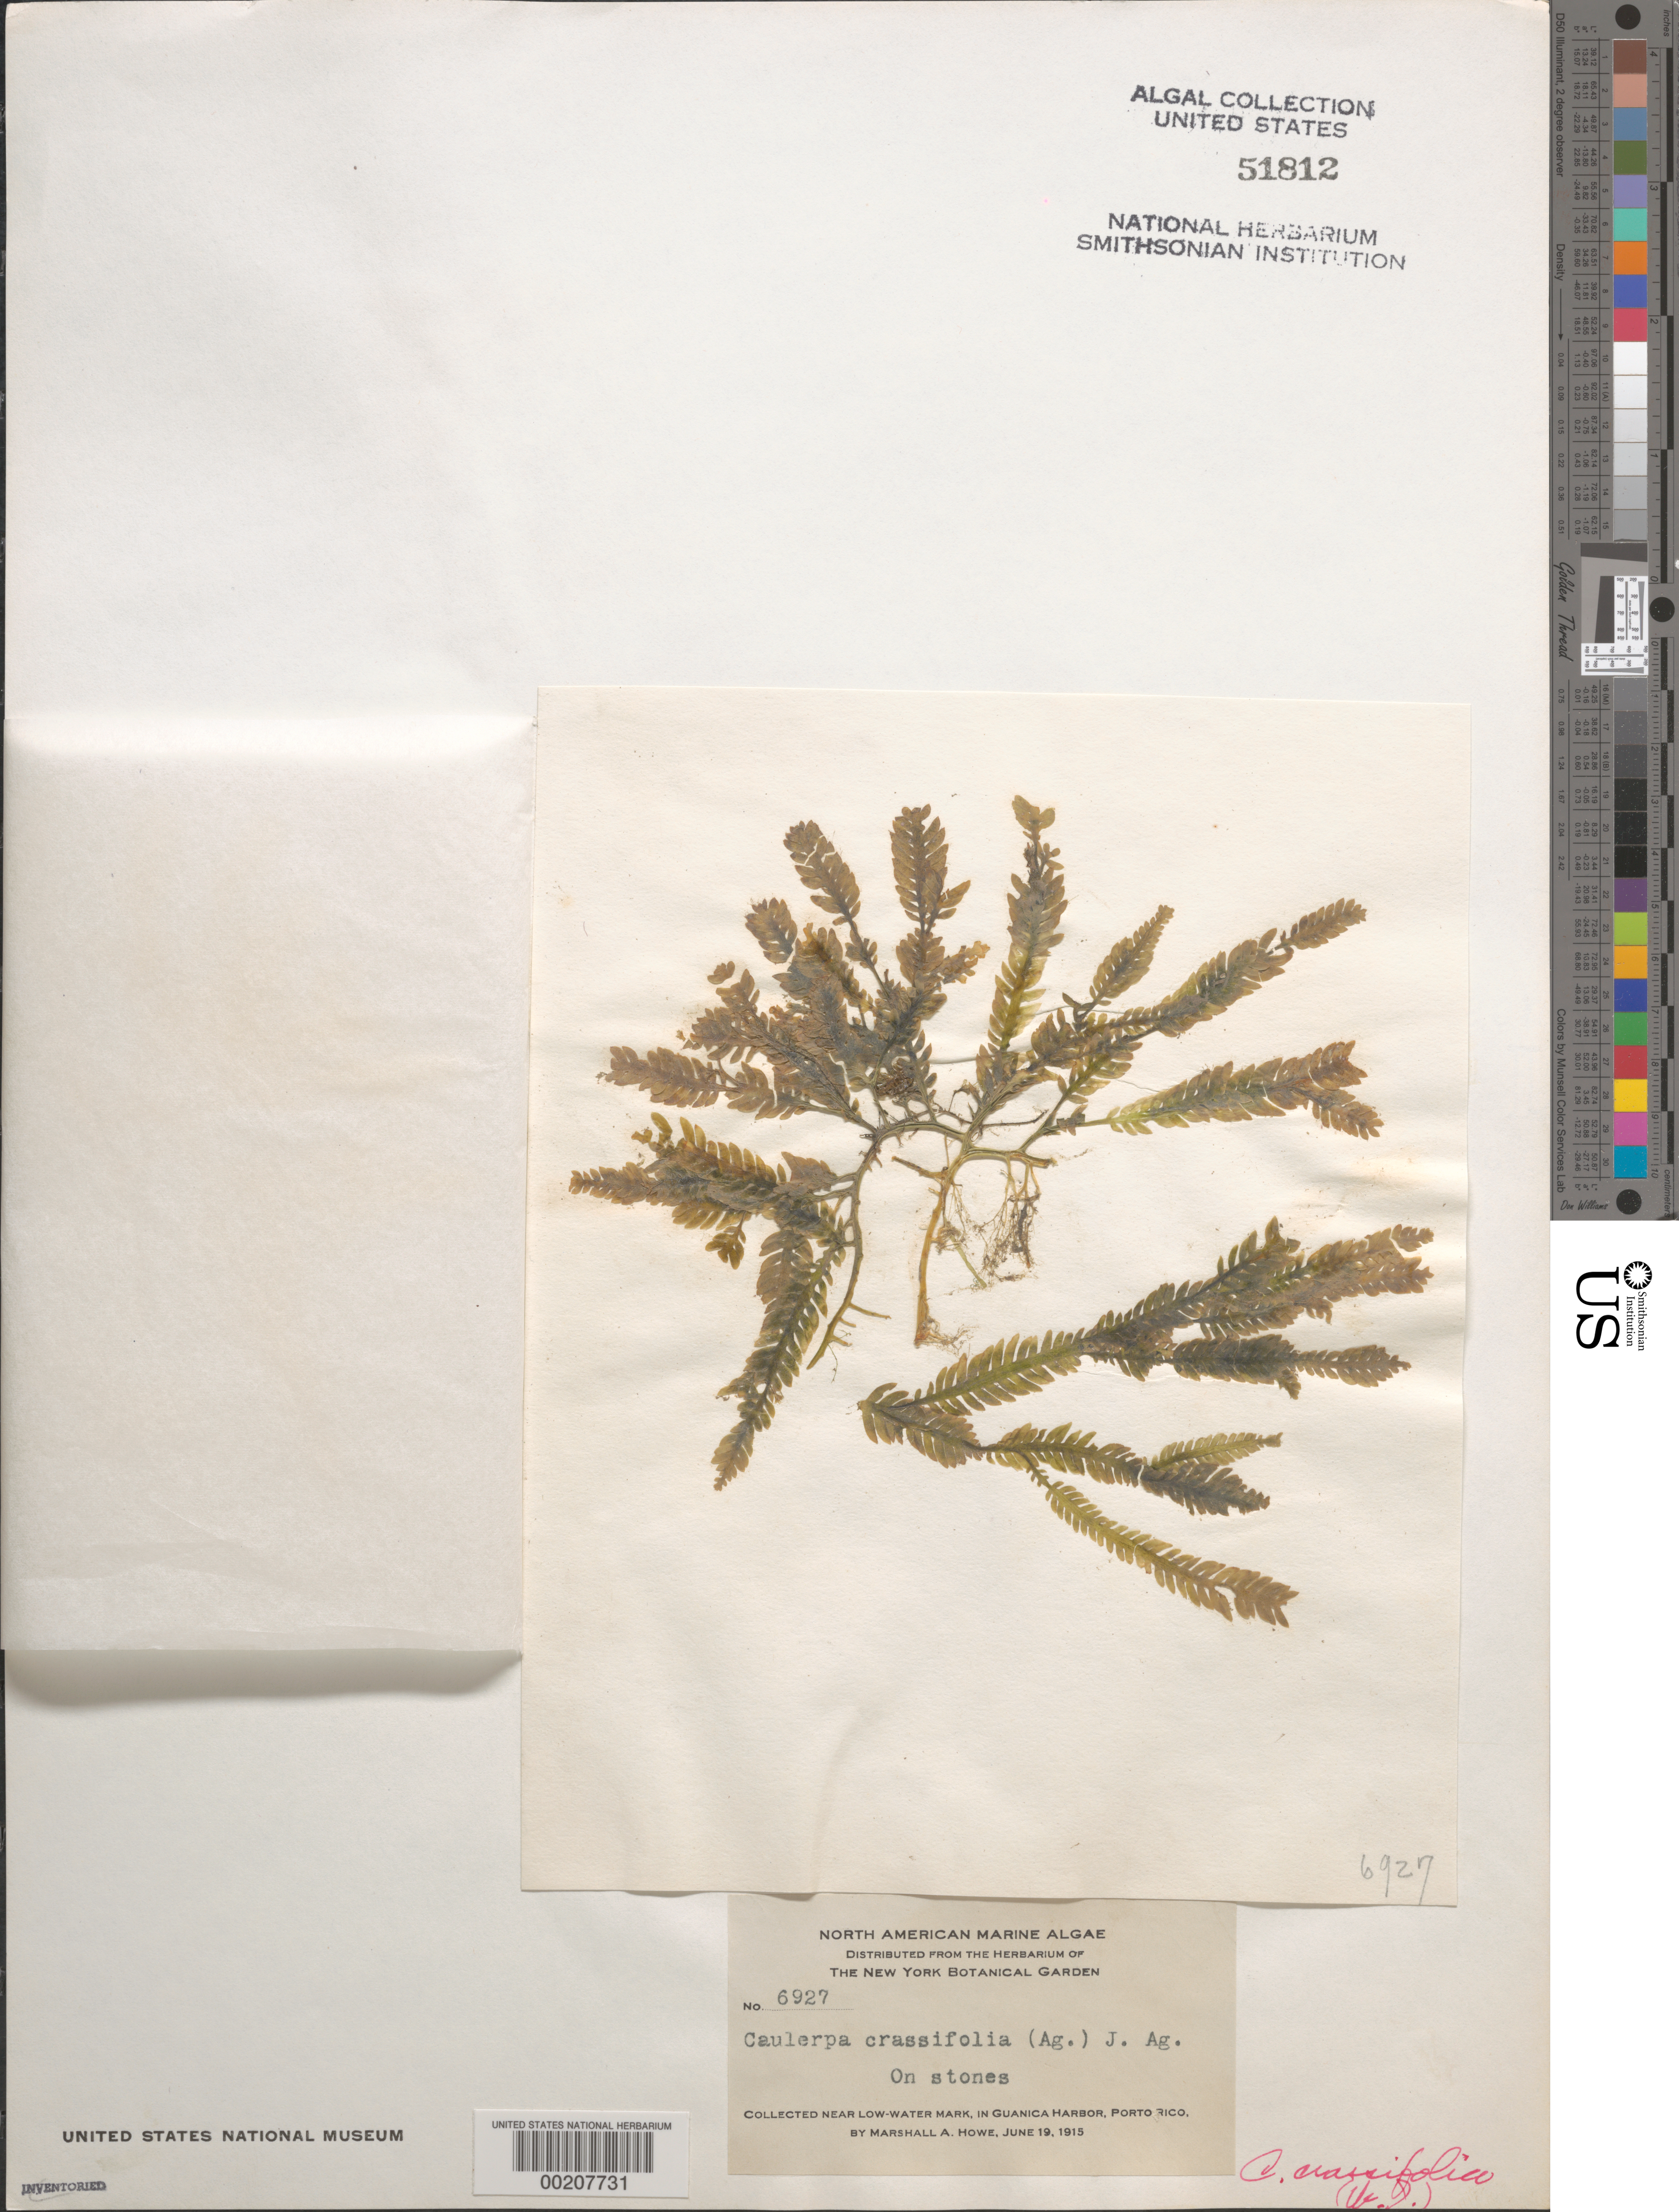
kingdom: Plantae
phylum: Chlorophyta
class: Ulvophyceae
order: Cladophorales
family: Cladophoraceae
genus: Cladophora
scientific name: Cladophora glomerata var. crassior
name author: (C. Agardh) C. Hoek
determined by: Algae name updating Project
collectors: M. A. Howe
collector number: MAH 6927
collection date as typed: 19 Jun 1915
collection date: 1915-06-19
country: Puerto Rico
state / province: Guanica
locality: Guanica harbor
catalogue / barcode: US 51812